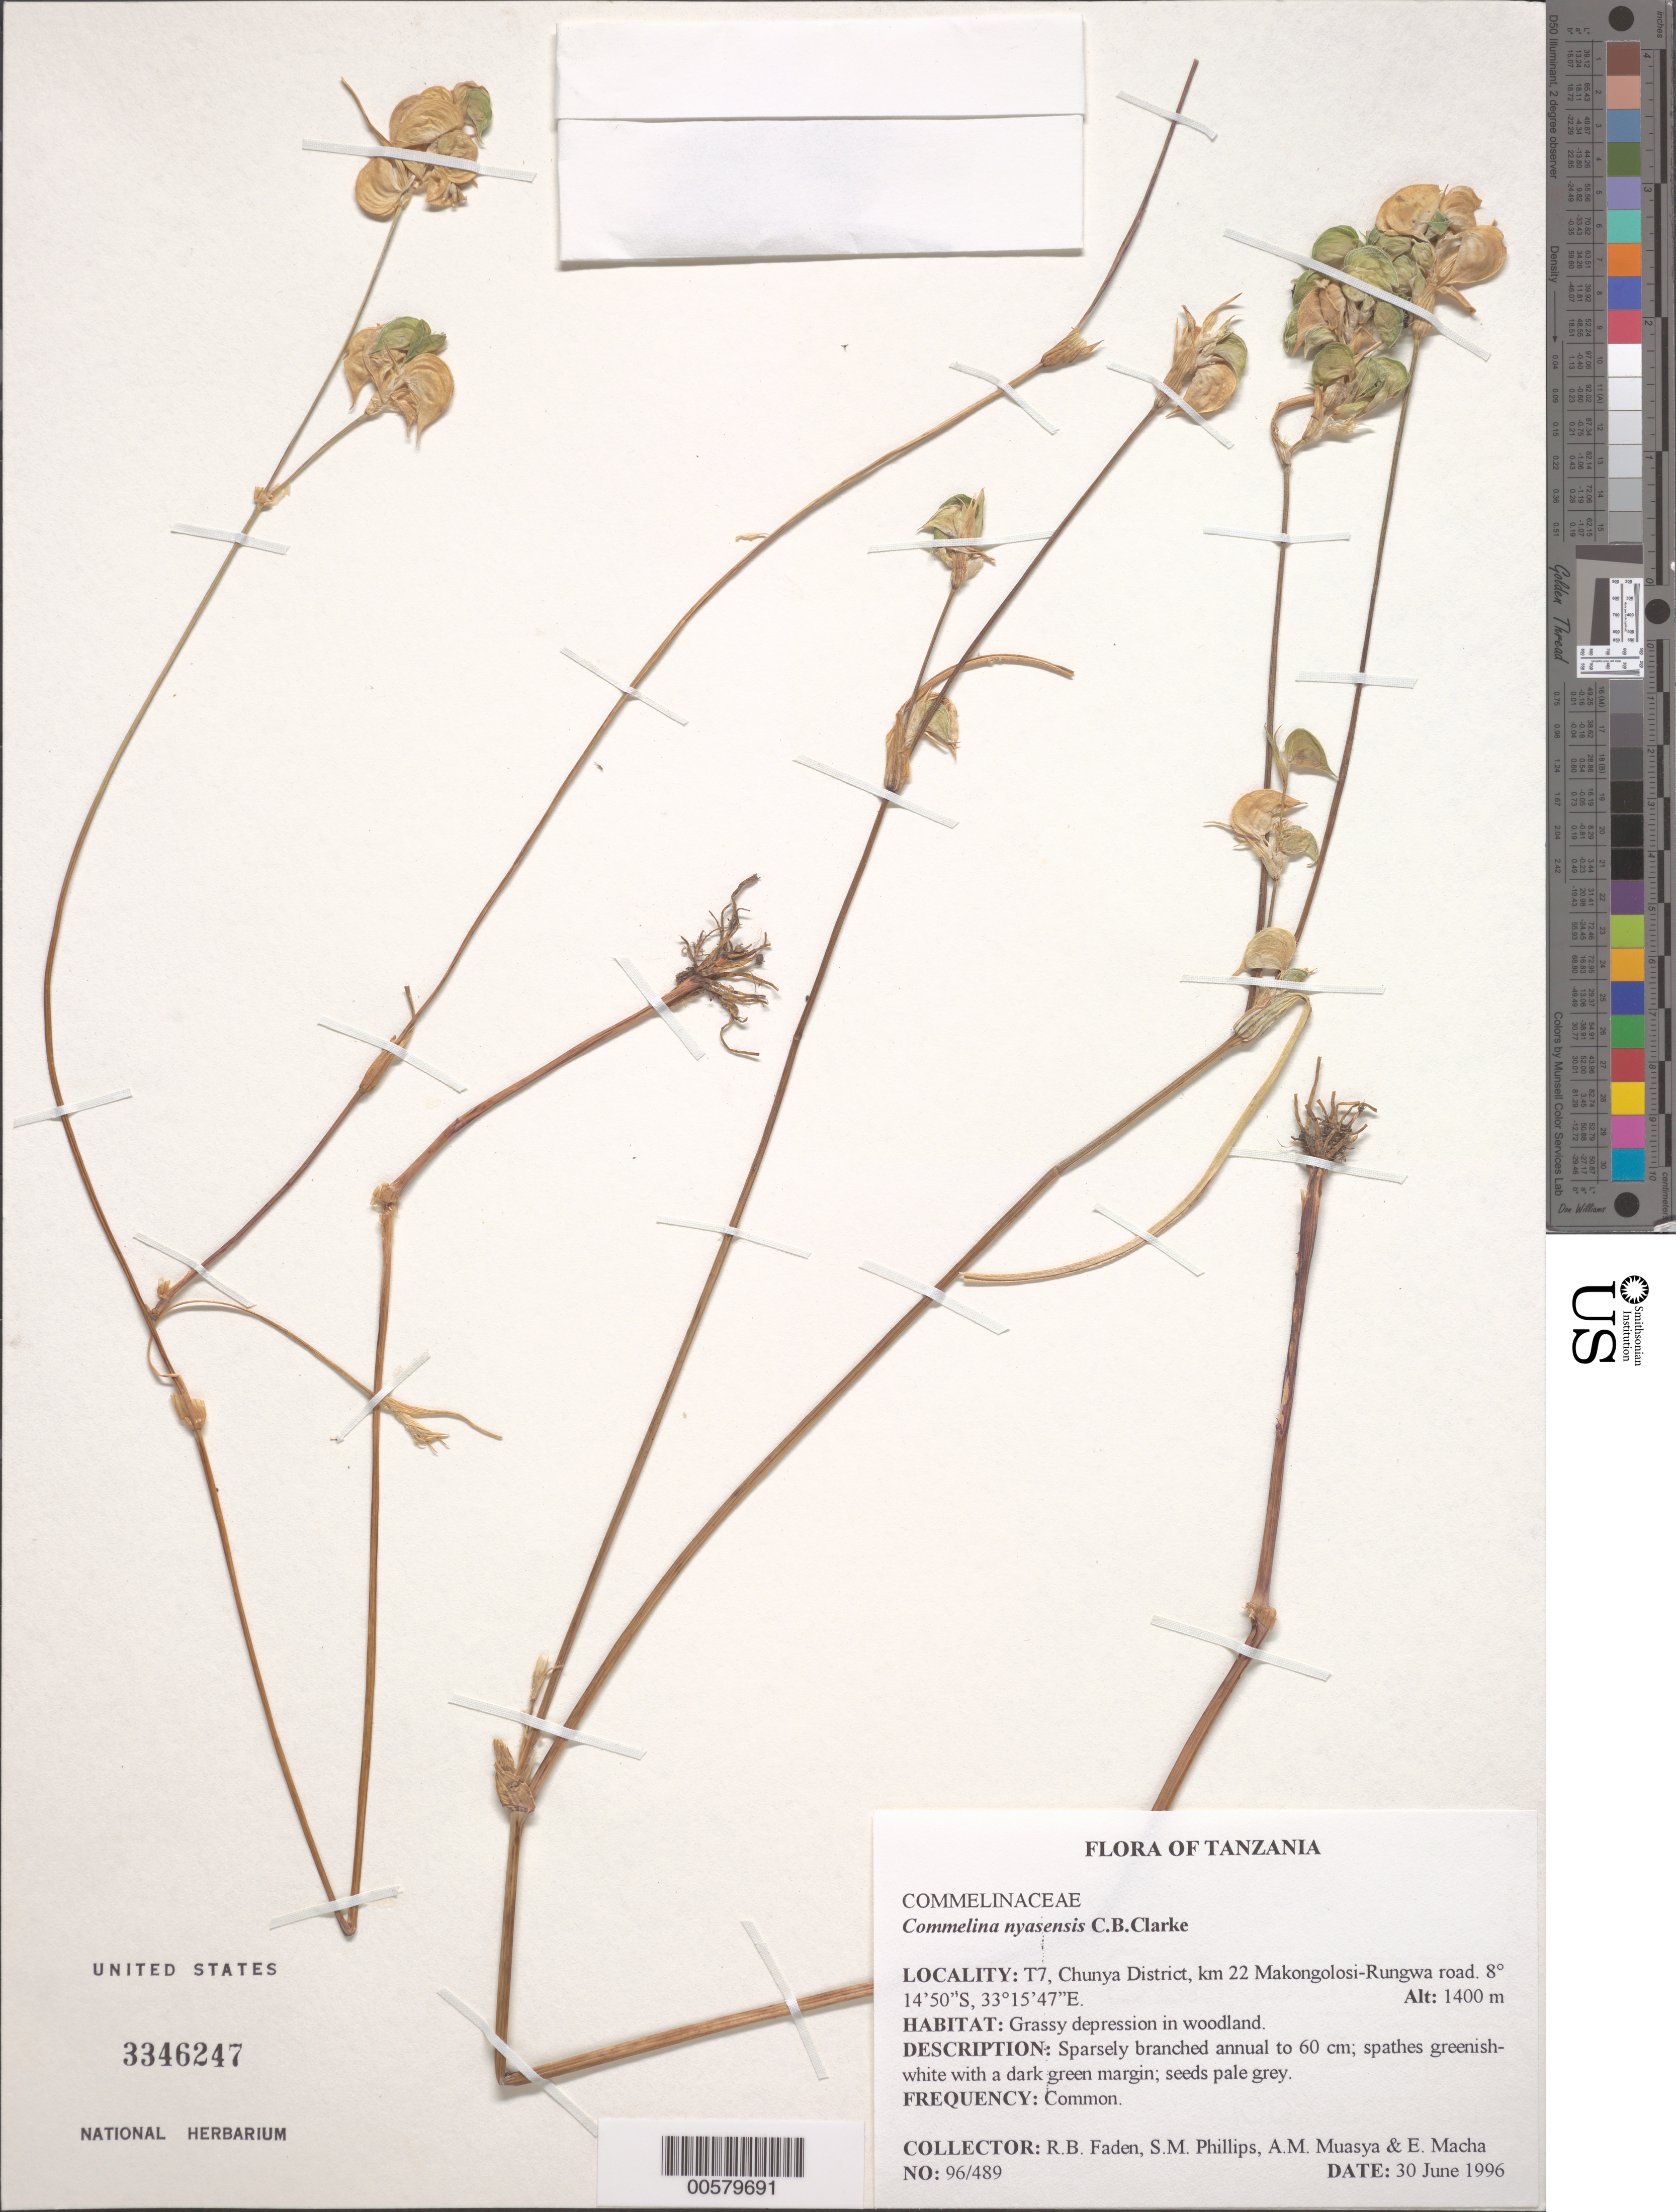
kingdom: Plantae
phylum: Tracheophyta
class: Liliopsida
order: Commelinales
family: Commelinaceae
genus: Commelina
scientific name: Commelina nyasensis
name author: C.B. Clarke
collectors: R. B. Faden, S. M. Phillips, A. Muasya & E. Macha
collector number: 96/489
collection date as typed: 30 Jun 1996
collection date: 1996-06-30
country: Tanzania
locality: Chunya dist., makongolosi-rungwa rd., km 22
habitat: Grassy depression in woodland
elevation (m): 1400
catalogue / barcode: US 3346247